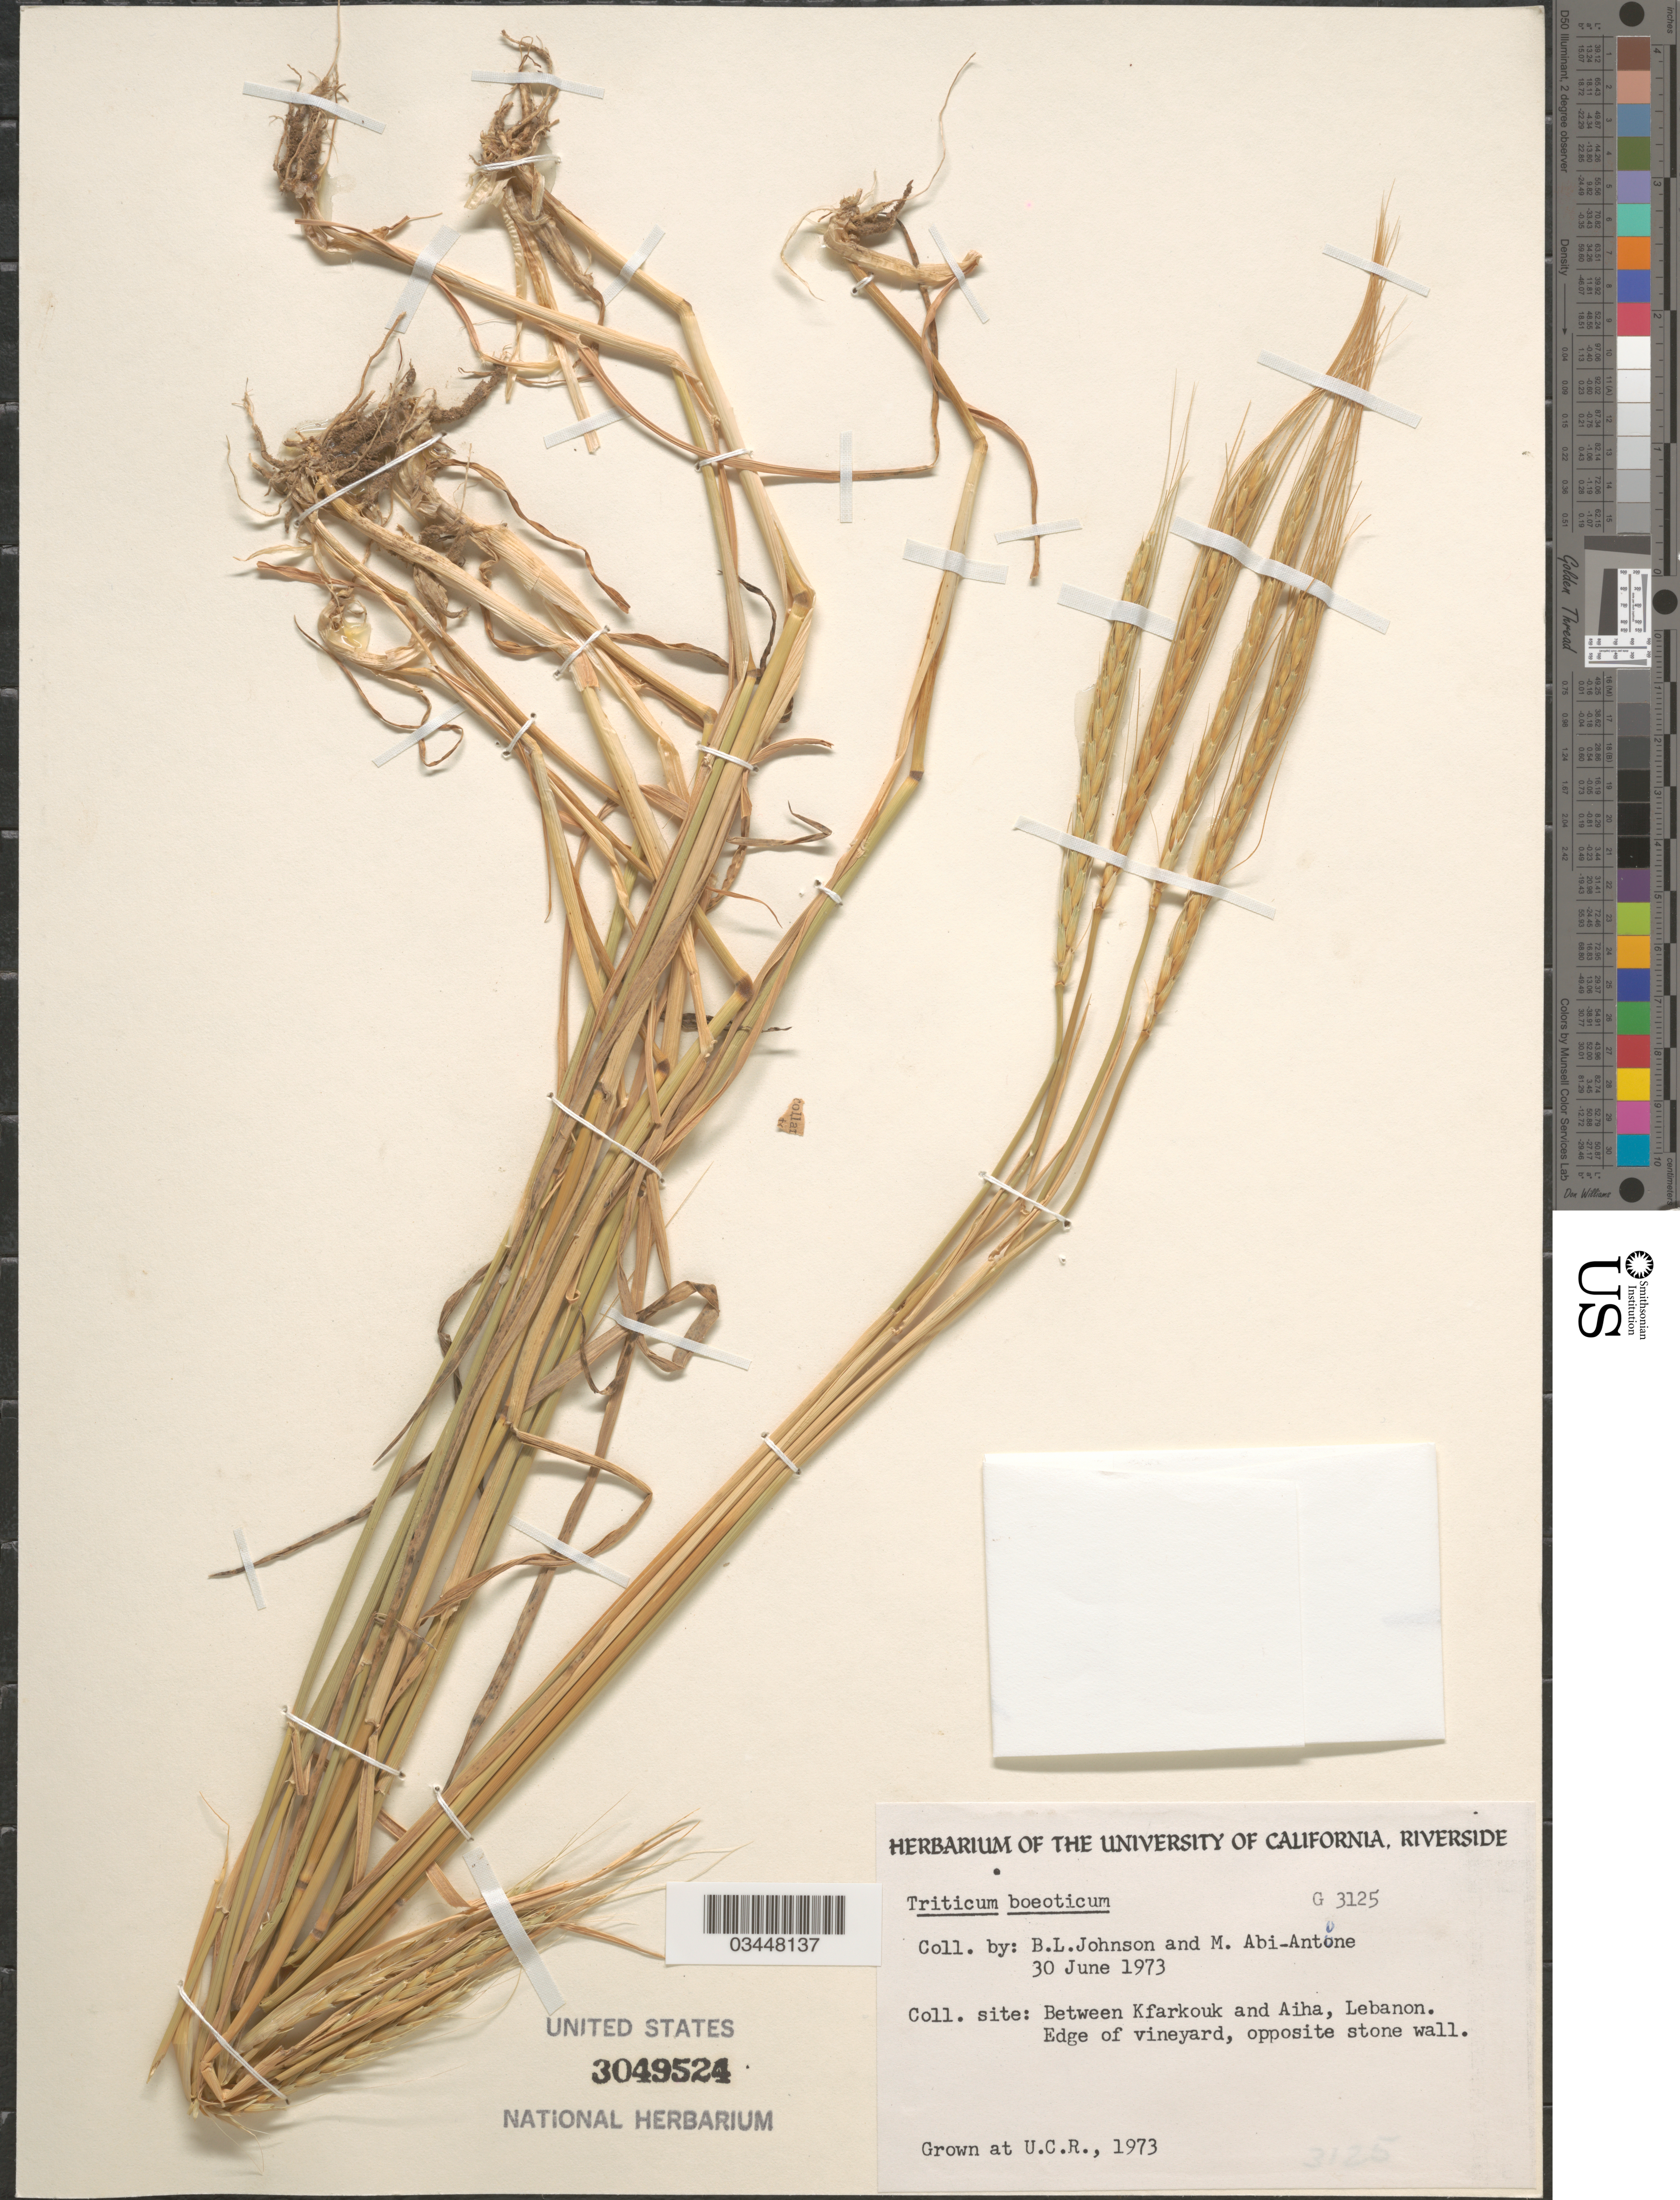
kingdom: Plantae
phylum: Tracheophyta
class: Liliopsida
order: Poales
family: Poaceae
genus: Triticum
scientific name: Triticum boeoticum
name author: Boiss.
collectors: ex herb. Univ. of California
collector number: G3125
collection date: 1973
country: United States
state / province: California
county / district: Riverside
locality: U.C.R.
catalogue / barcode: US 3049524